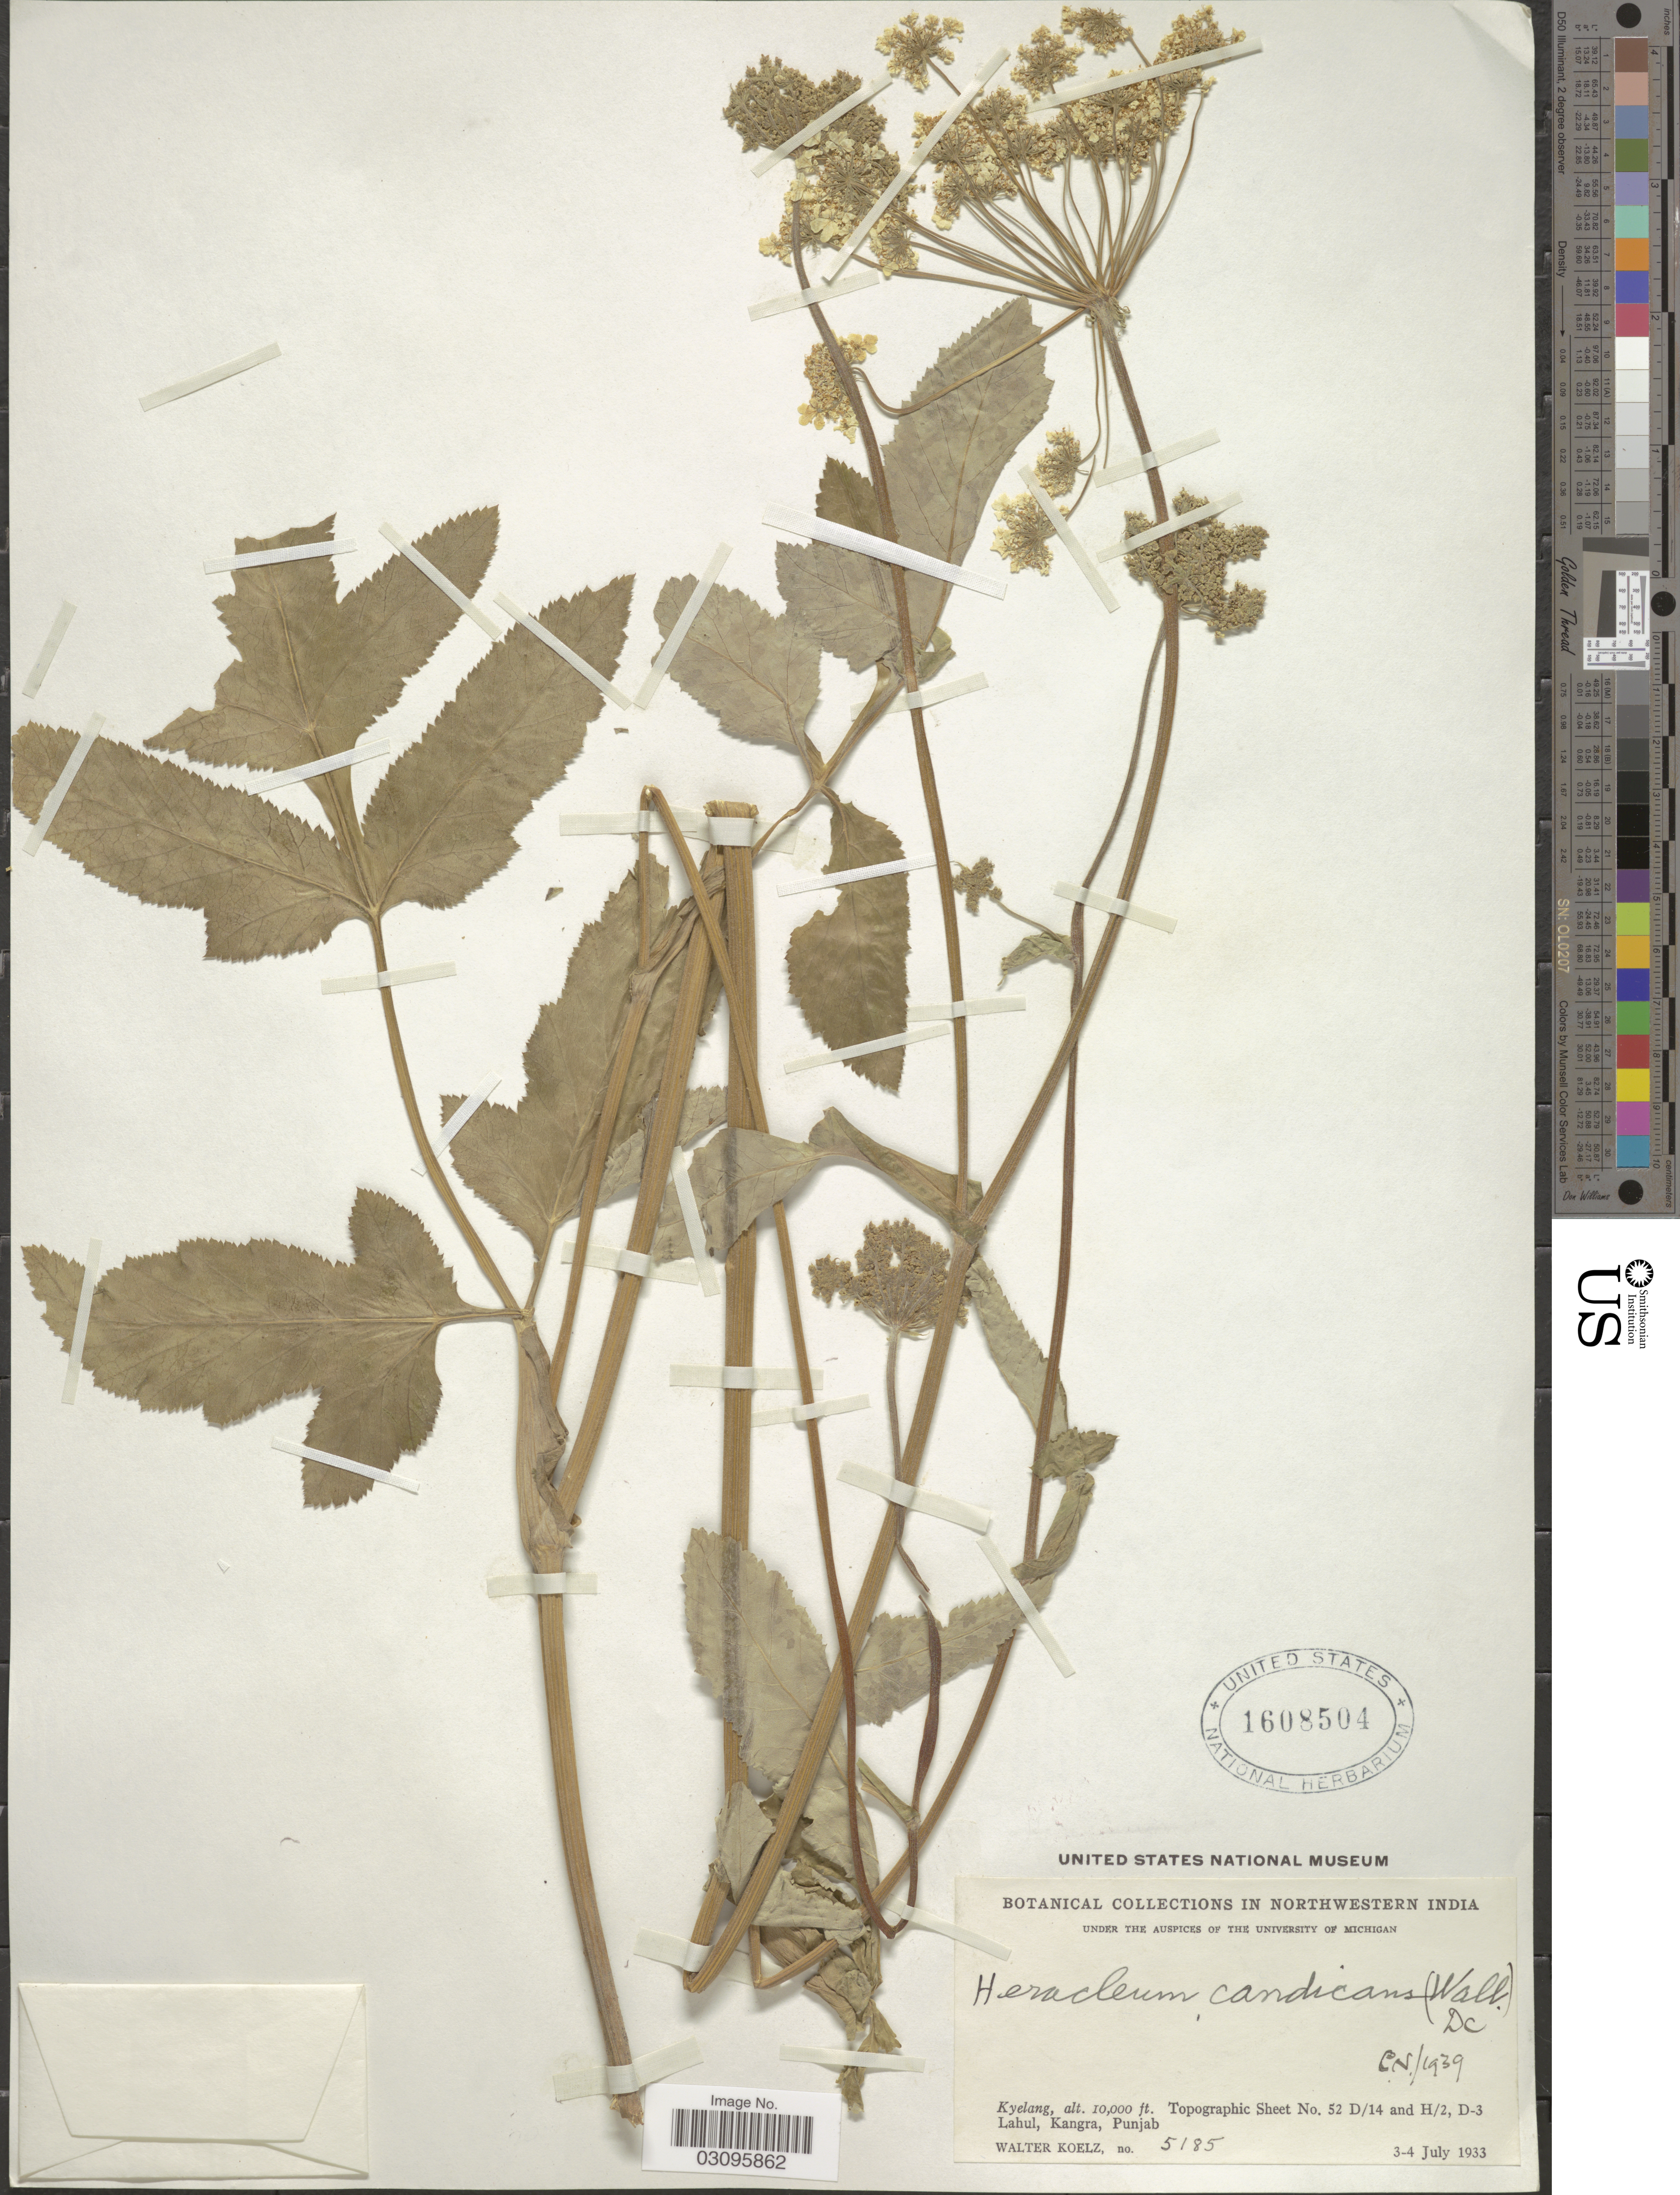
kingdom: Plantae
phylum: Tracheophyta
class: Magnoliopsida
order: Apiales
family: Apiaceae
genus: Heracleum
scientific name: Heracleum candicans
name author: Wall. ex DC.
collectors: W. N. Koelz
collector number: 5185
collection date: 1933-07-03/1933-07-04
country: India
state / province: Punjab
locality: Northwestern India. Kyelang. Topographic Sheet No. 52 D/14 and H/2, D-3. Lahul, Kangra.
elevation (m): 3048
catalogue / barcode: US 1608504